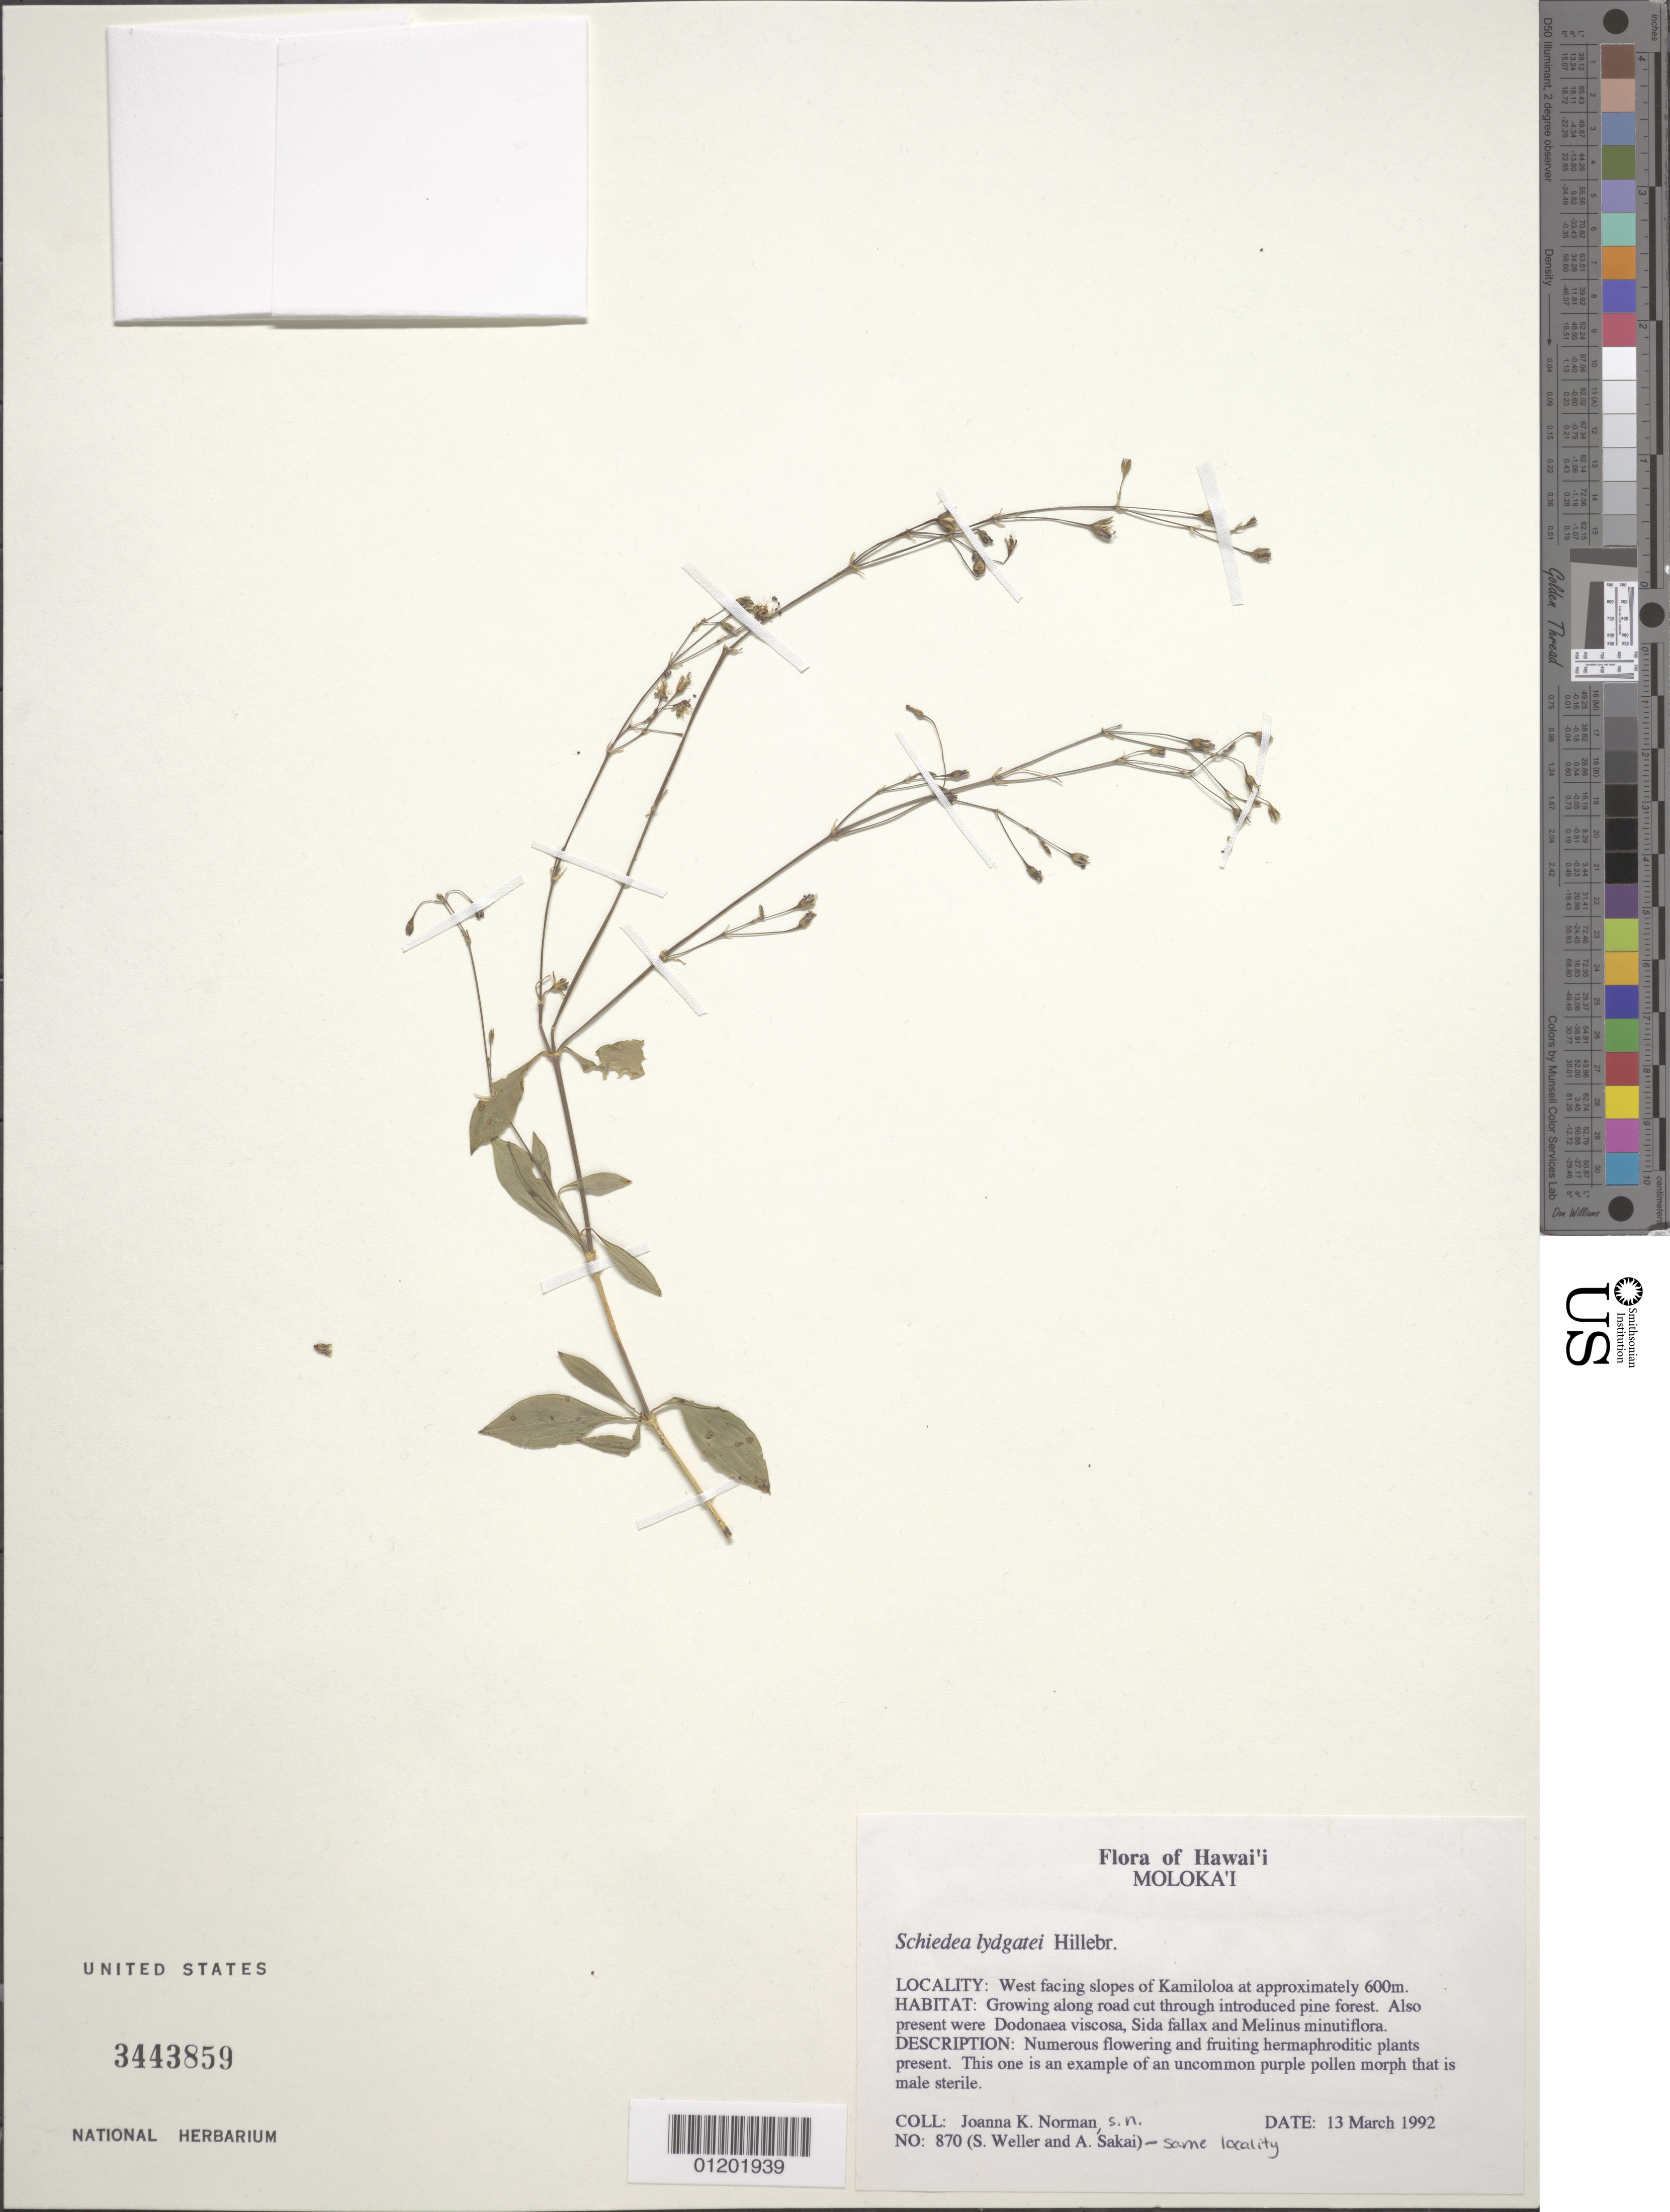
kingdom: Plantae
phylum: Tracheophyta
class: Magnoliopsida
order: Caryophyllales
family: Caryophyllaceae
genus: Schiedea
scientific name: Schiedea lydgatei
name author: Hillebr.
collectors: J. Norman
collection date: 1992-03-13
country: United States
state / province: Hawaii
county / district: Maui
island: Moloka'i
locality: West facing slopes of Kamiloloa.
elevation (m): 600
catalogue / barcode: US 3443859